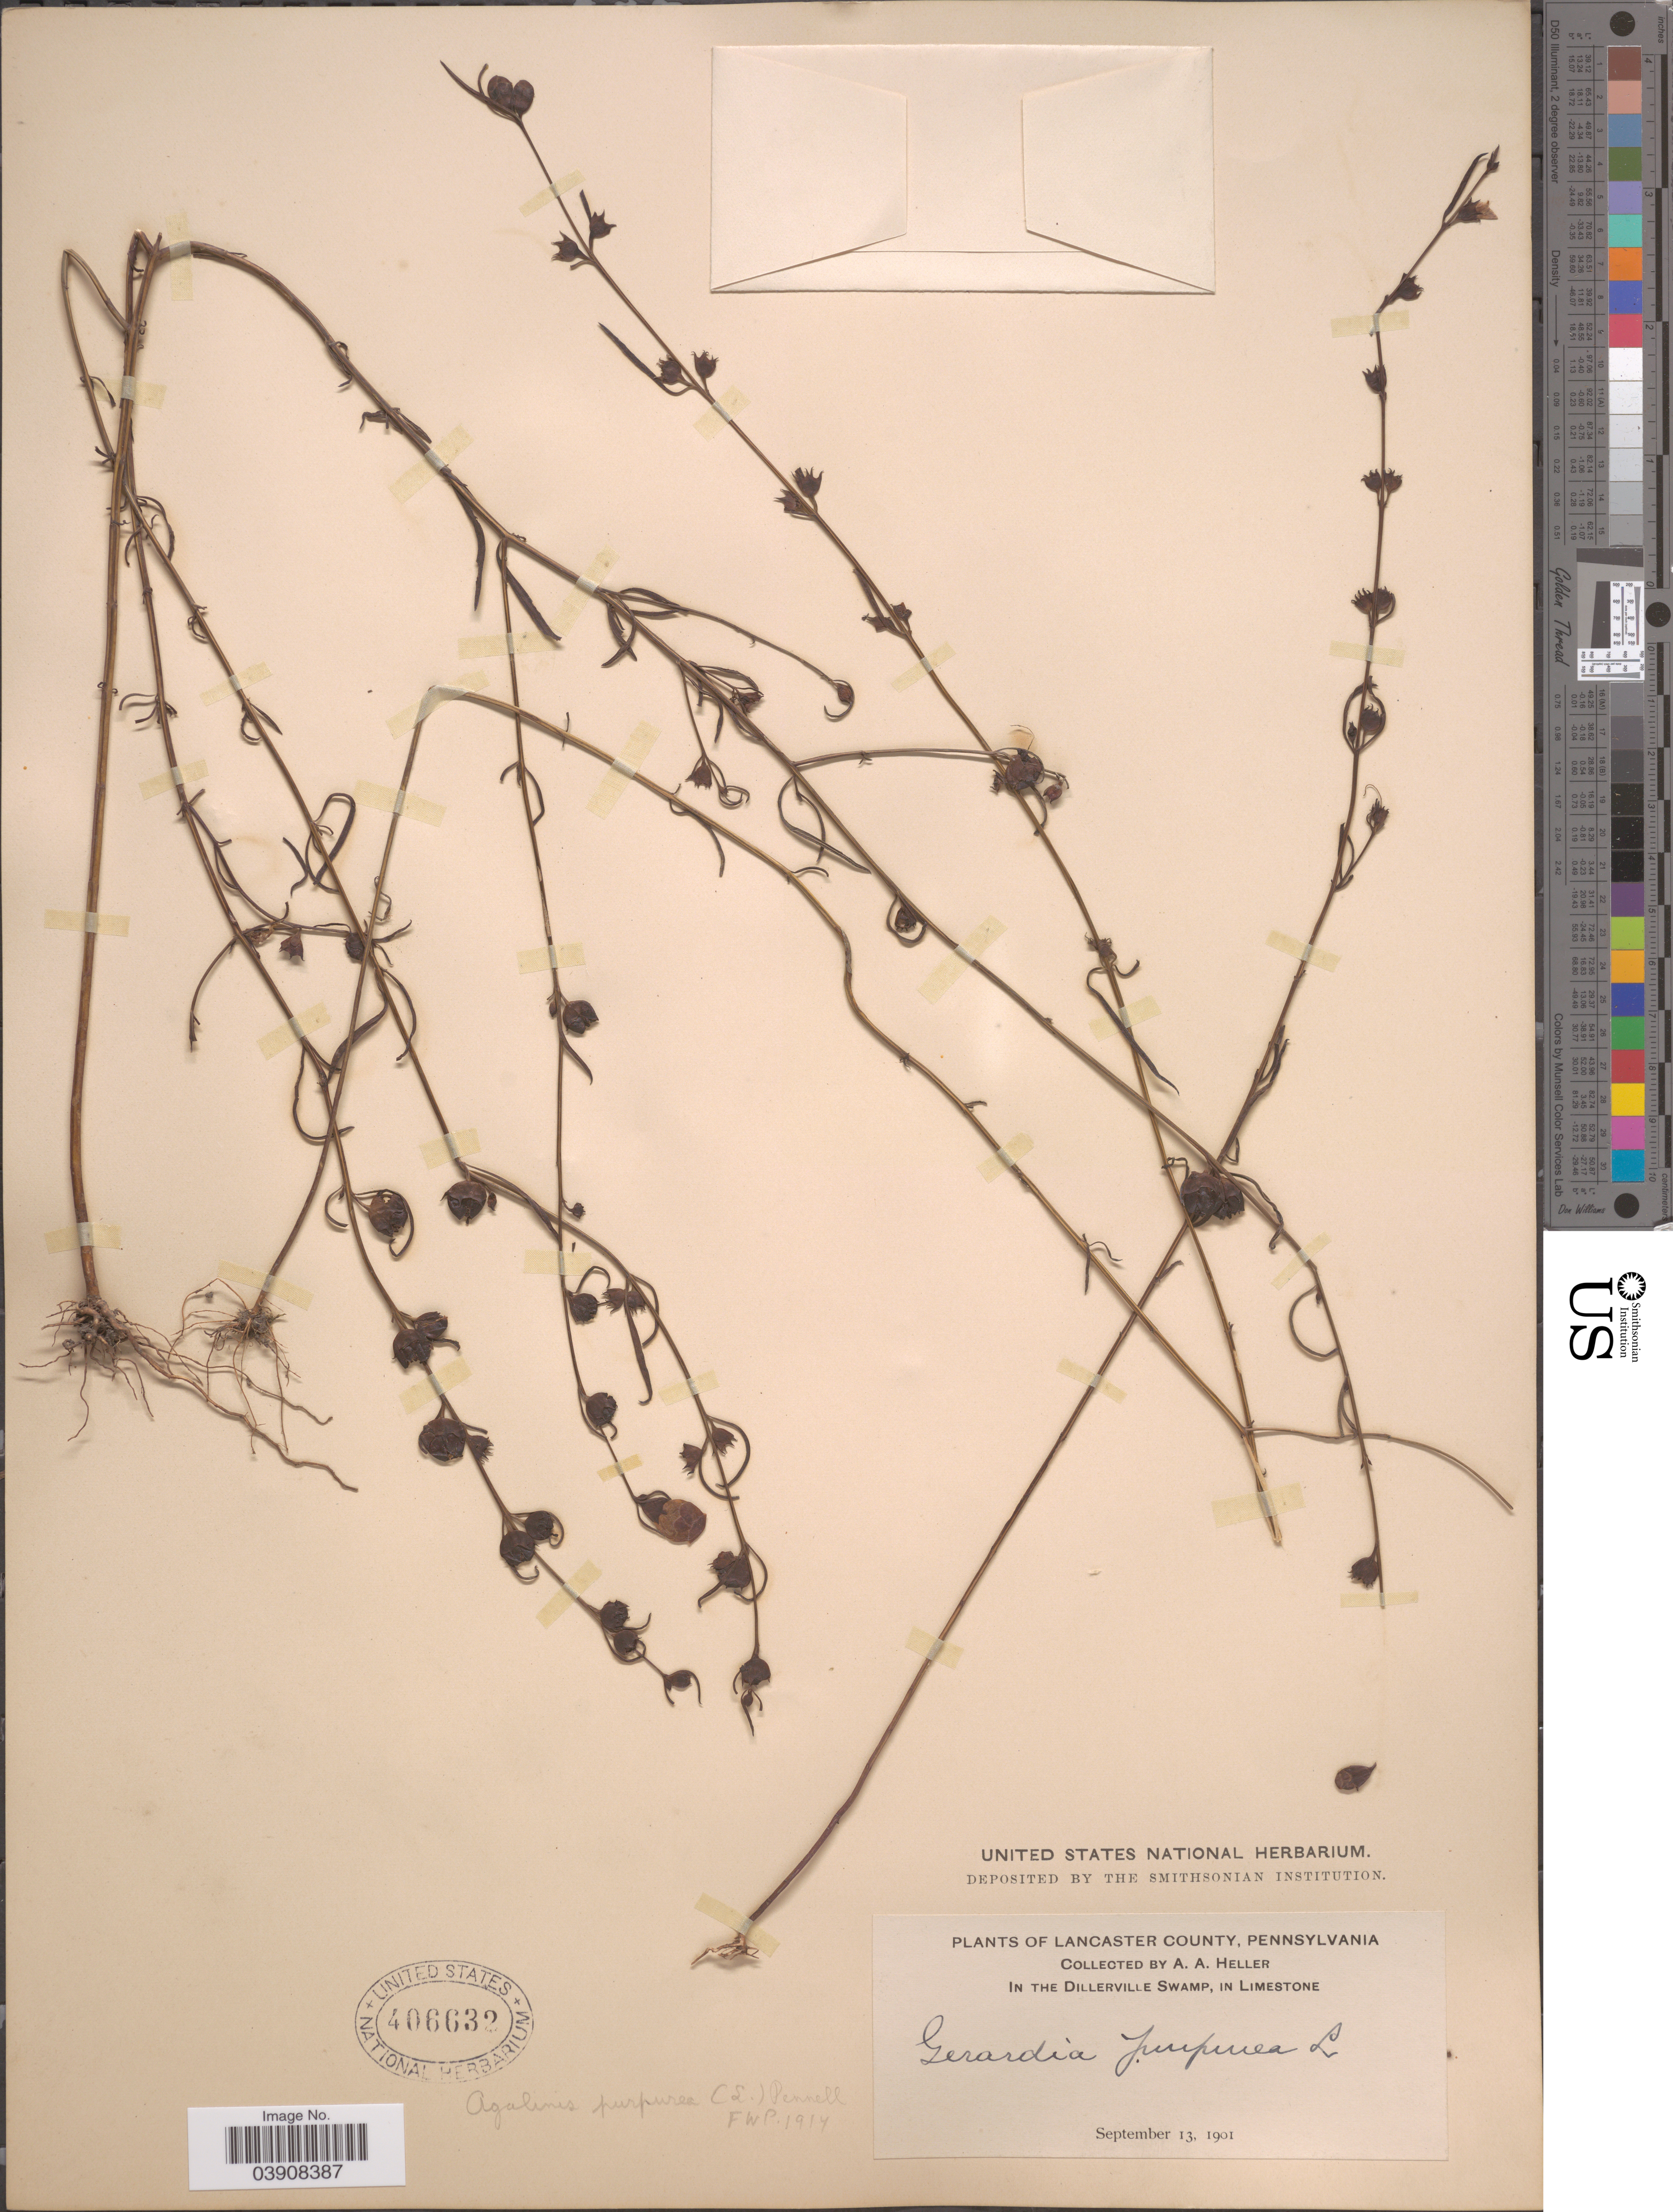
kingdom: Plantae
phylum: Tracheophyta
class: Magnoliopsida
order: Lamiales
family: Orobanchaceae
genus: Agalinis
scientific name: Agalinis purpurea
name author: (L.) Pennell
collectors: A. A. Heller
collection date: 1901-09-13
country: United States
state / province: Pennsylvania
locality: Lancaster County. In the Dillerville Swamp, in Limestone.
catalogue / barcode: US 406632